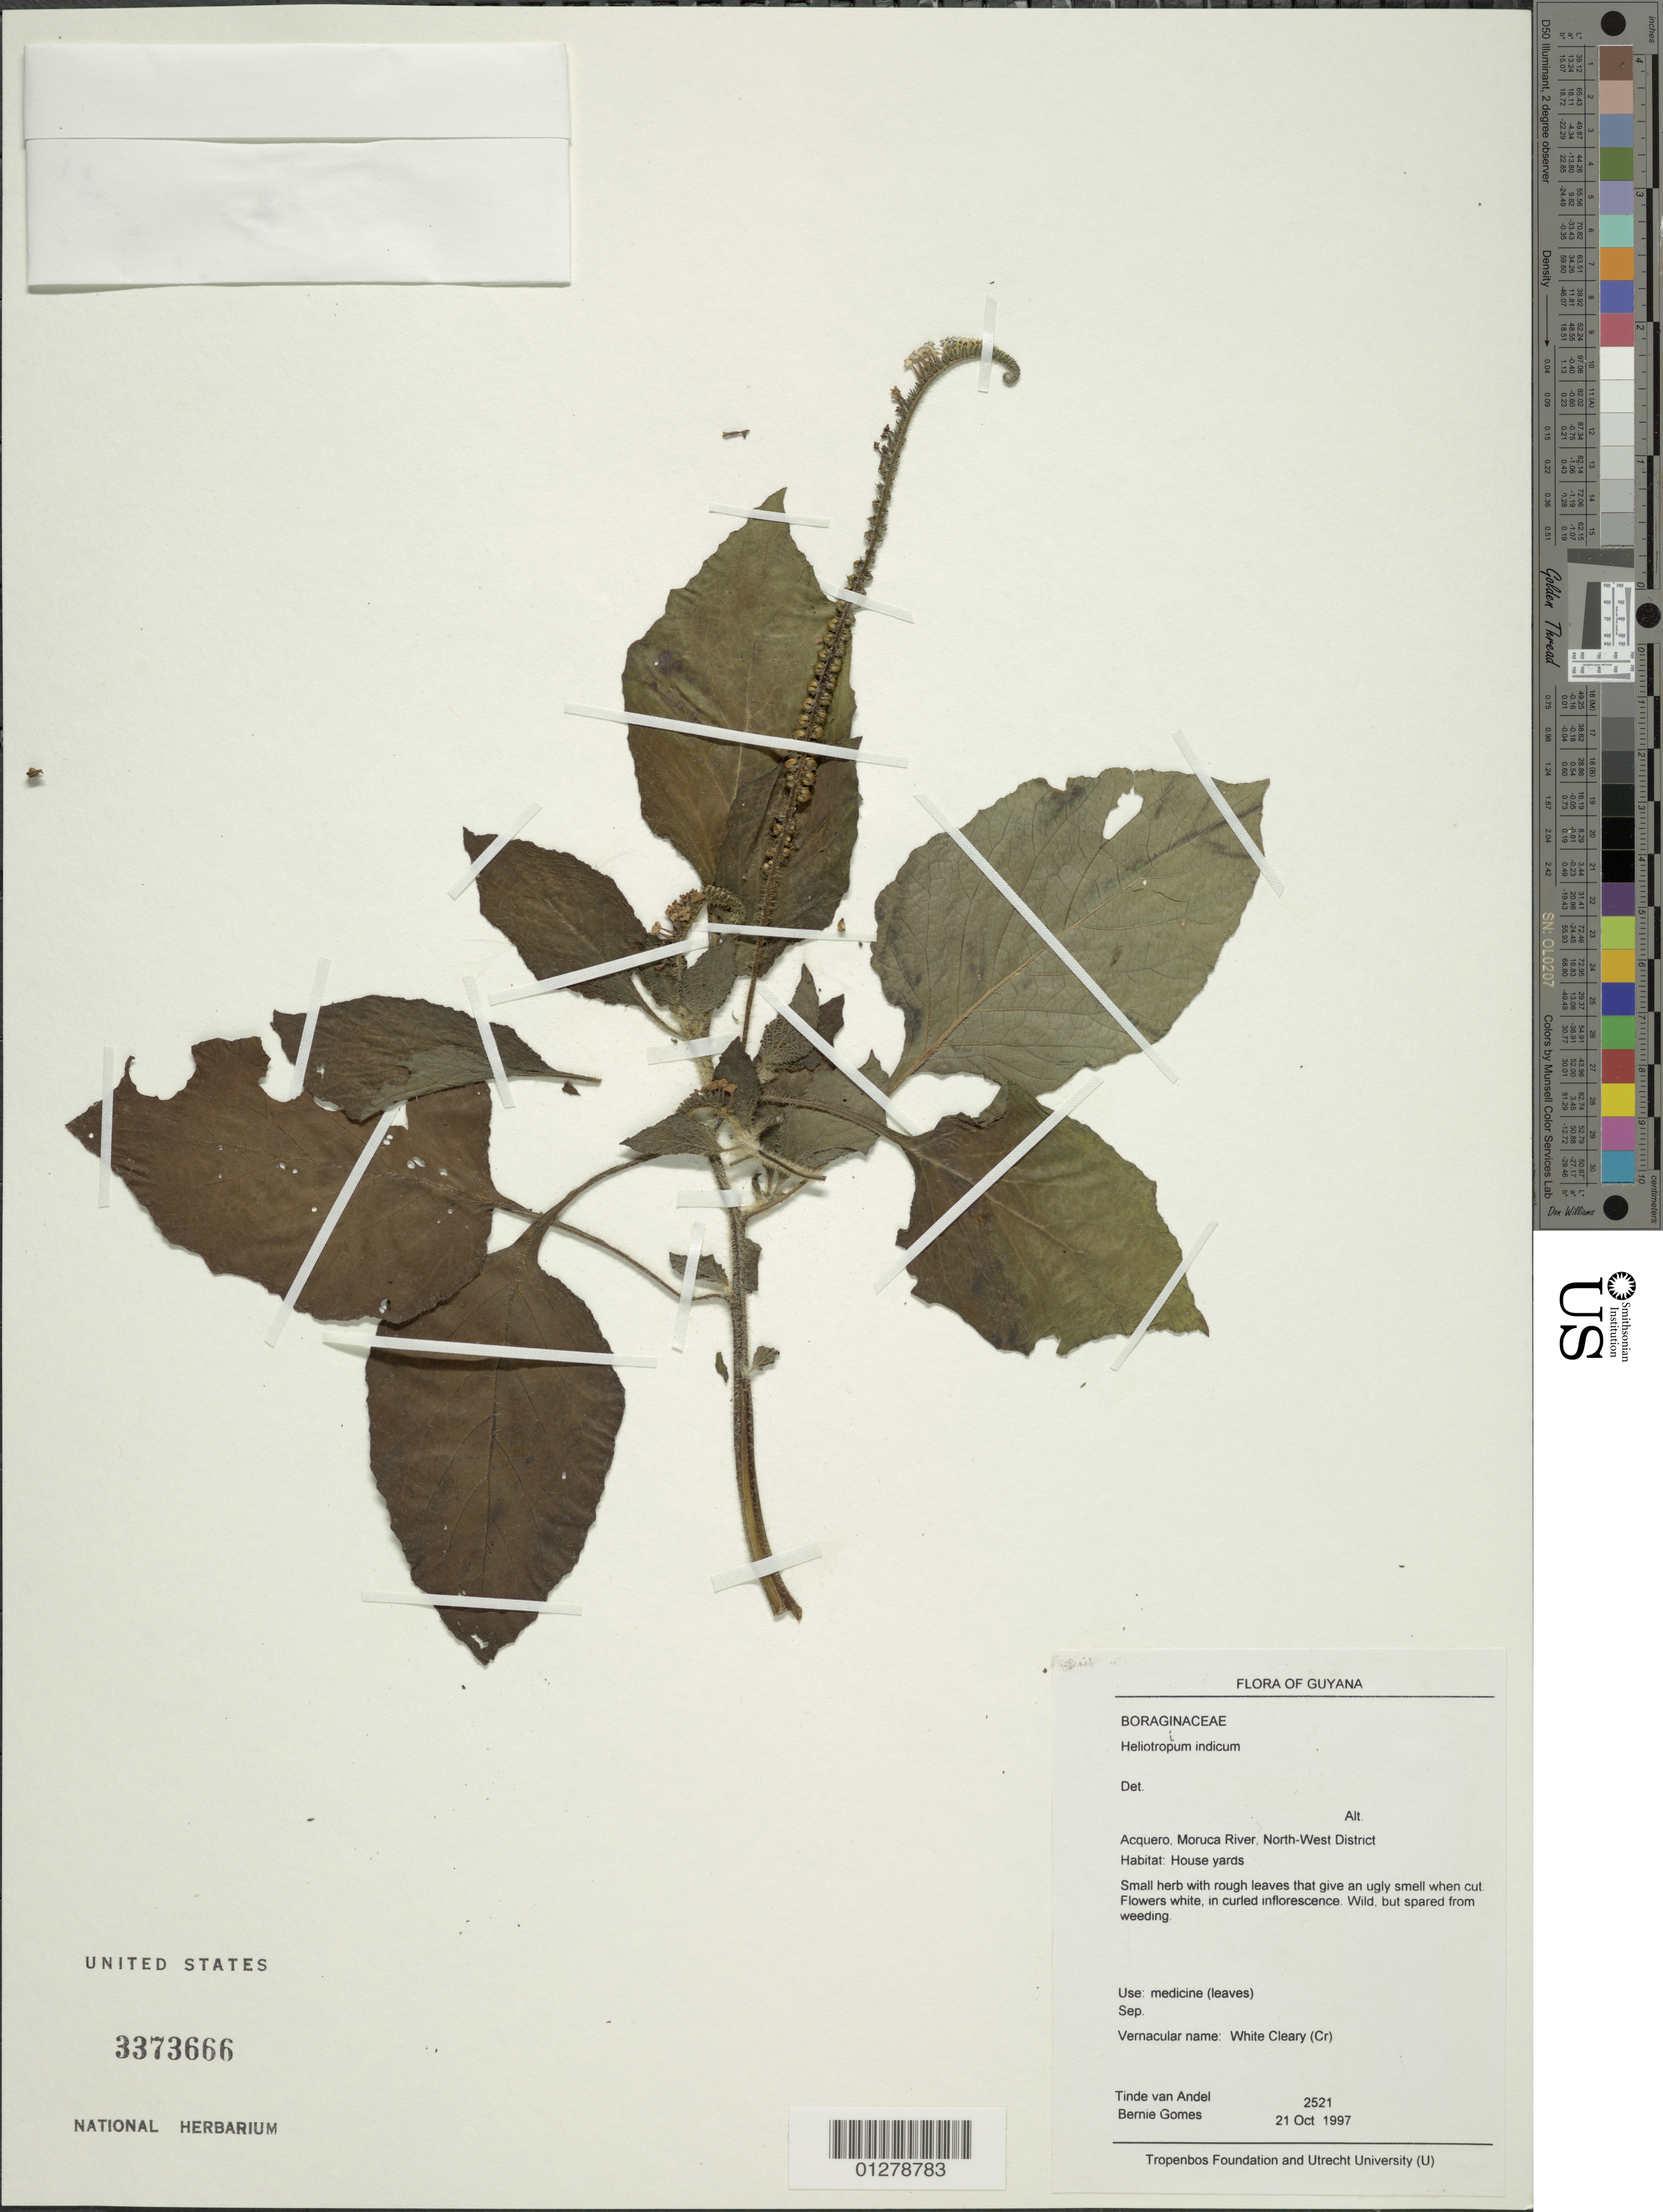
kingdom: Plantae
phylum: Tracheophyta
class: Magnoliopsida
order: Boraginales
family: Heliotropiaceae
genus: Heliotropium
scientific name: Heliotropium indicum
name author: L.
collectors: T. R. van Andel & H. Venterink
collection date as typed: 21-Oct-97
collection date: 1997-10-21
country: Guyana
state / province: Barima-Waini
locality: Acquero savanna, Moruca R., NW Dist.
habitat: house yards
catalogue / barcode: US 3373666